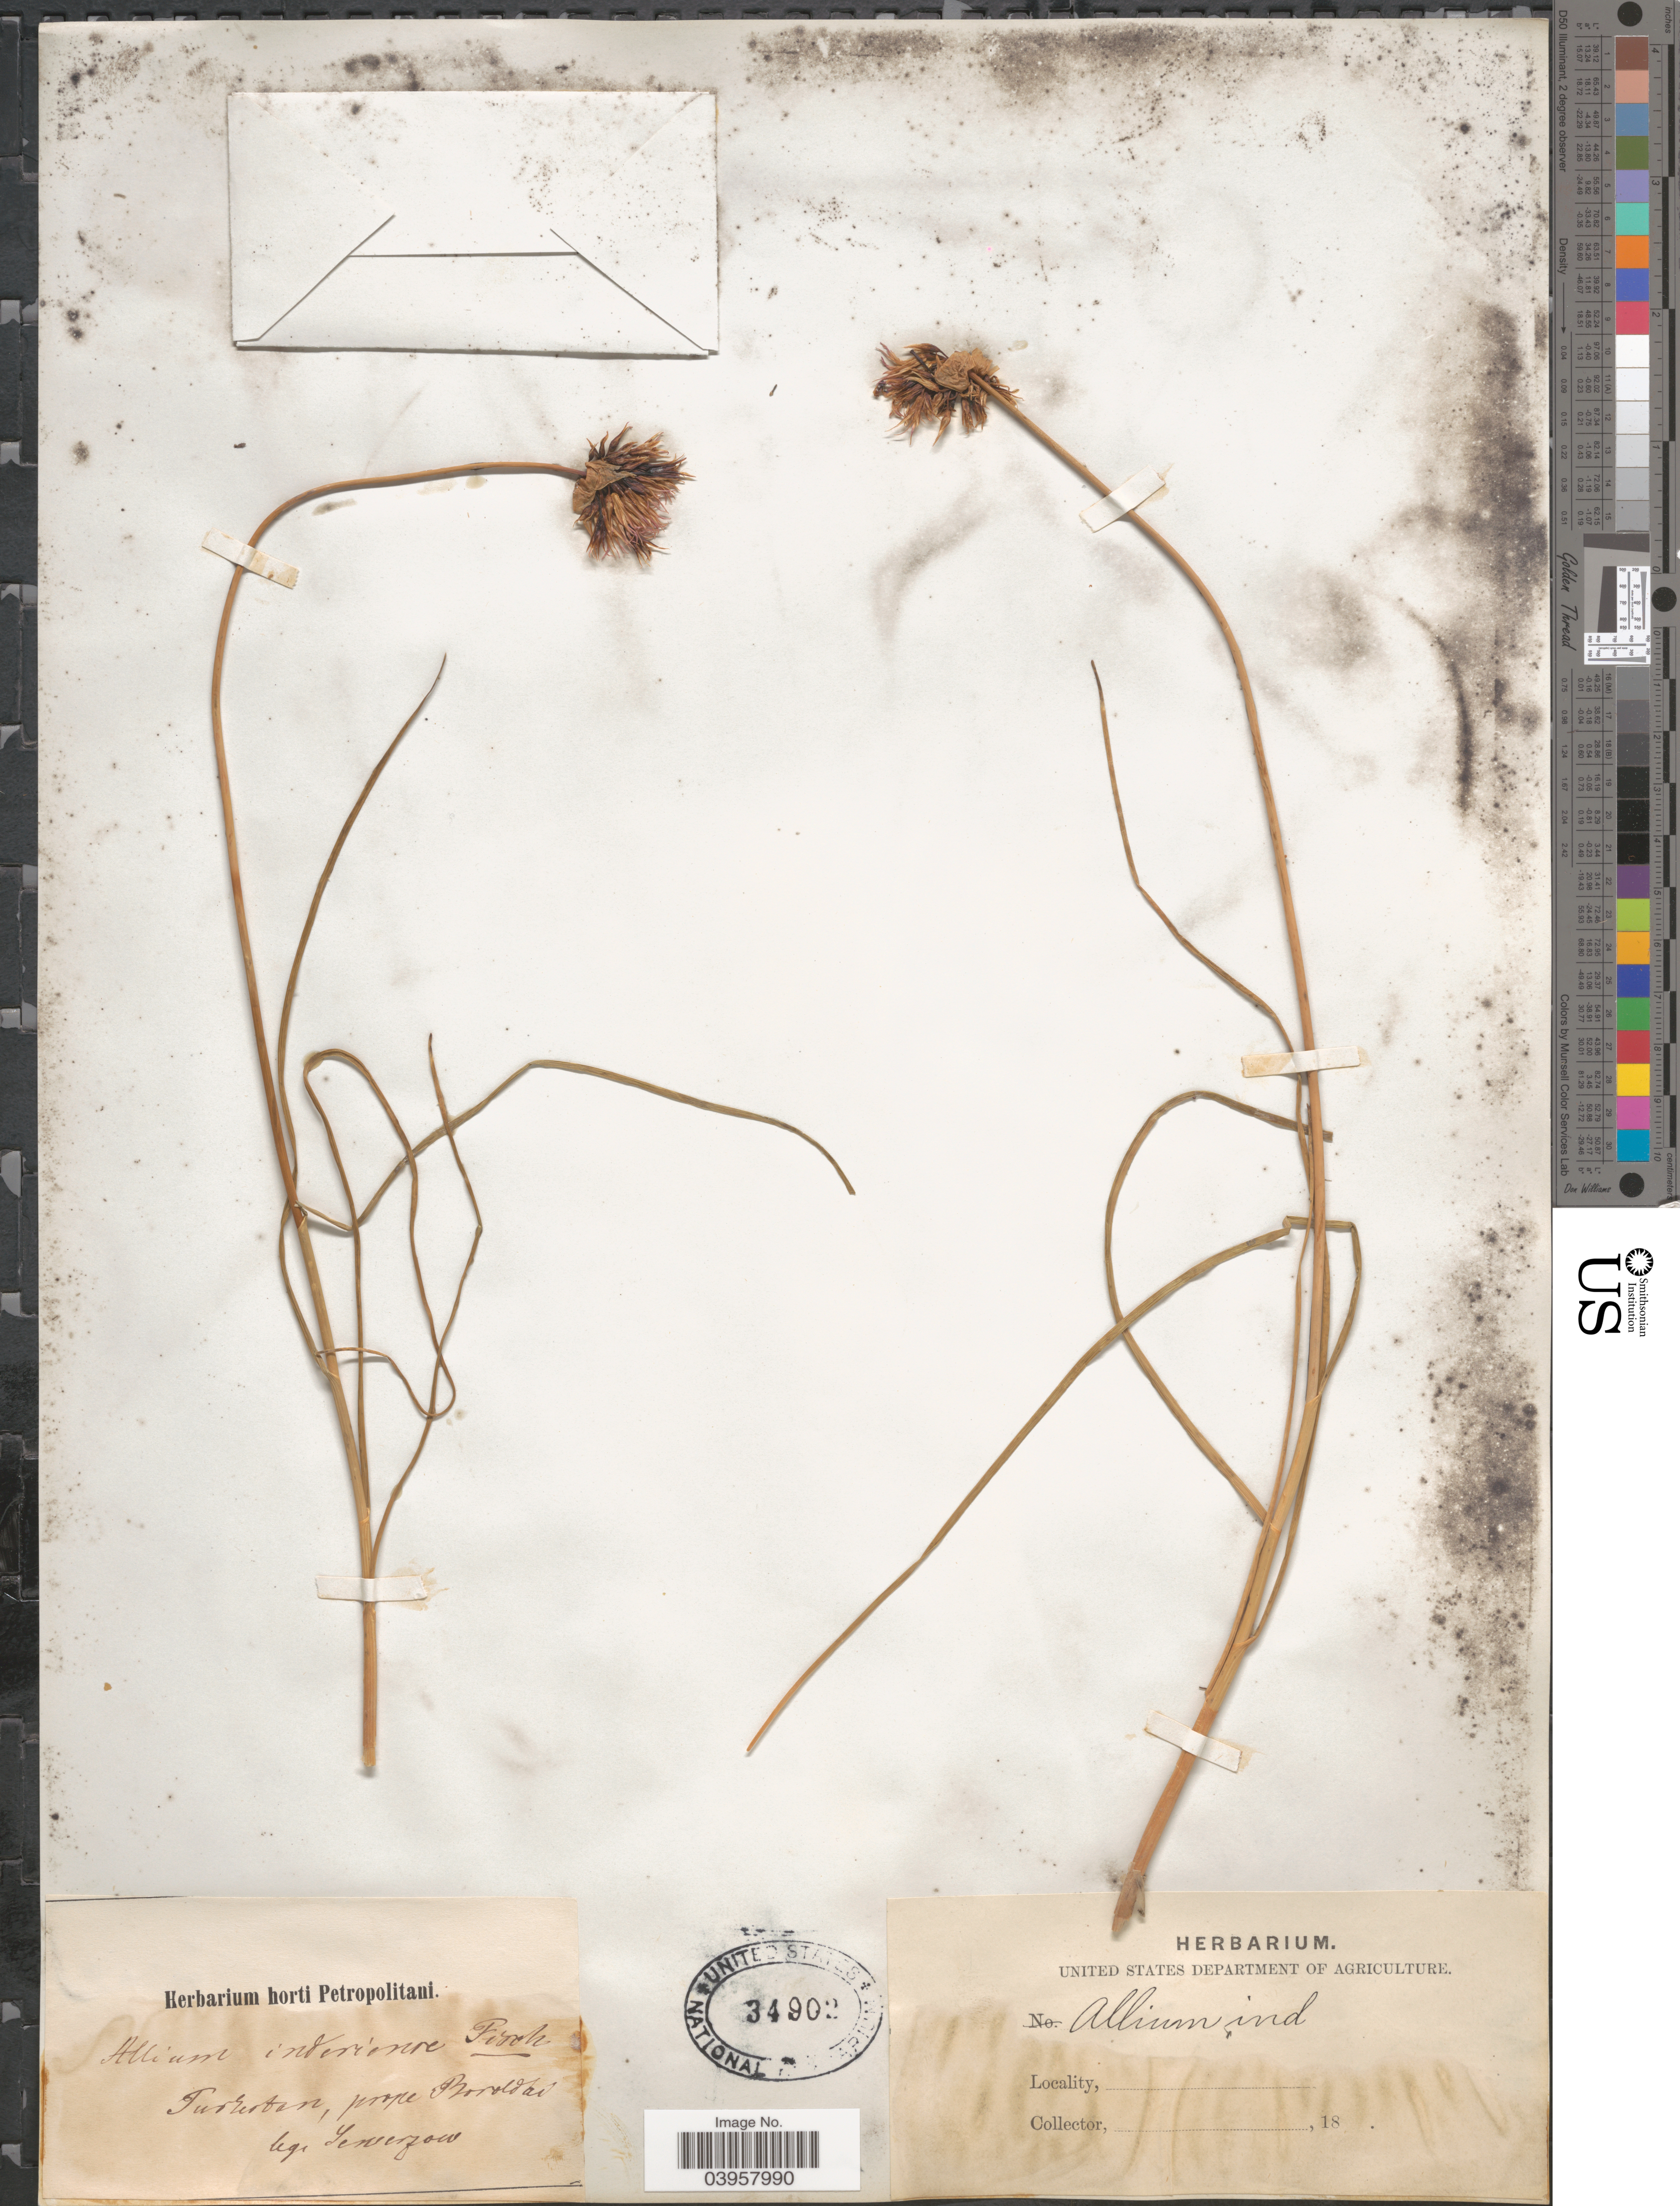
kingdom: Plantae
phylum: Tracheophyta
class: Liliopsida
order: Asparagales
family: Amaryllidaceae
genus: Allium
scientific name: Allium tartaricum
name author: L. f.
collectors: -. Sewerzow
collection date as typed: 18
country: Kazakhstan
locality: Turkestan, prope Boralday.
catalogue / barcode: US 34902